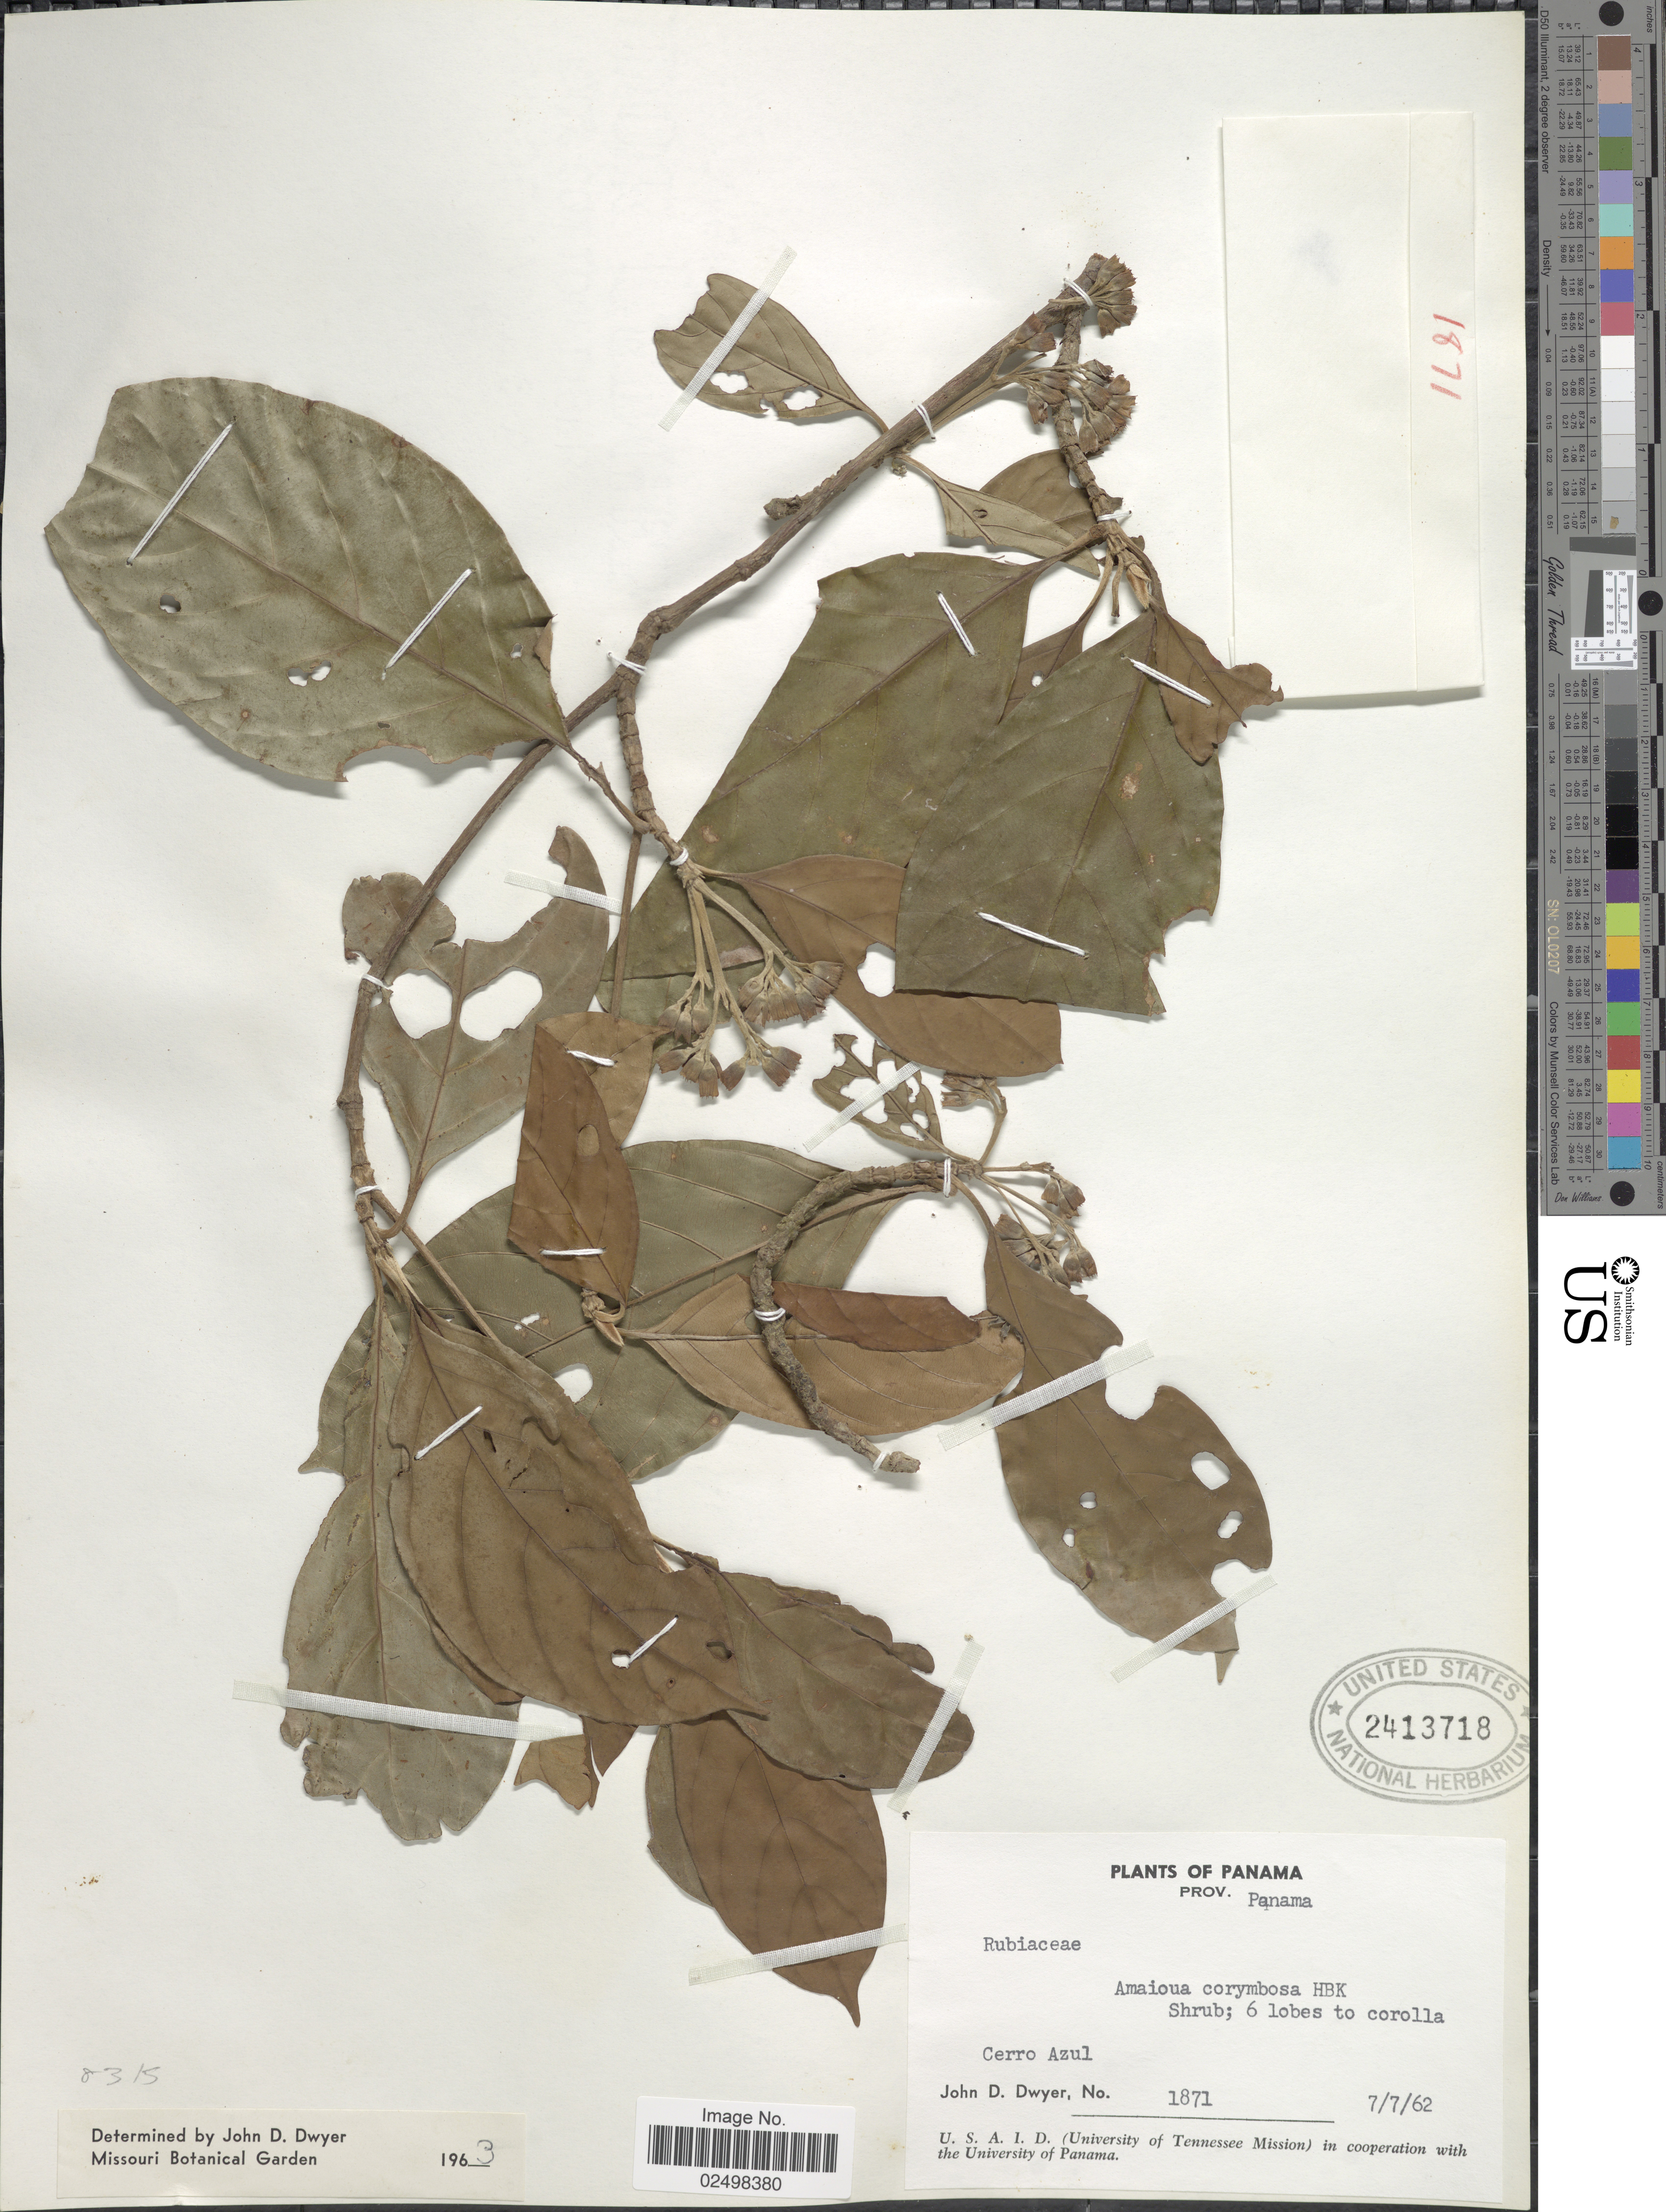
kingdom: Plantae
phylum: Tracheophyta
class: Magnoliopsida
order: Gentianales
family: Rubiaceae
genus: Amaioua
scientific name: Amaioua corymbosa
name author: Kunth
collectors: J. D. Dwyer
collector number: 1871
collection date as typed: Transcribed d/m/y: 7/7/62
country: Panama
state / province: Panamá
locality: Cerro Azul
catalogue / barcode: US 2413718